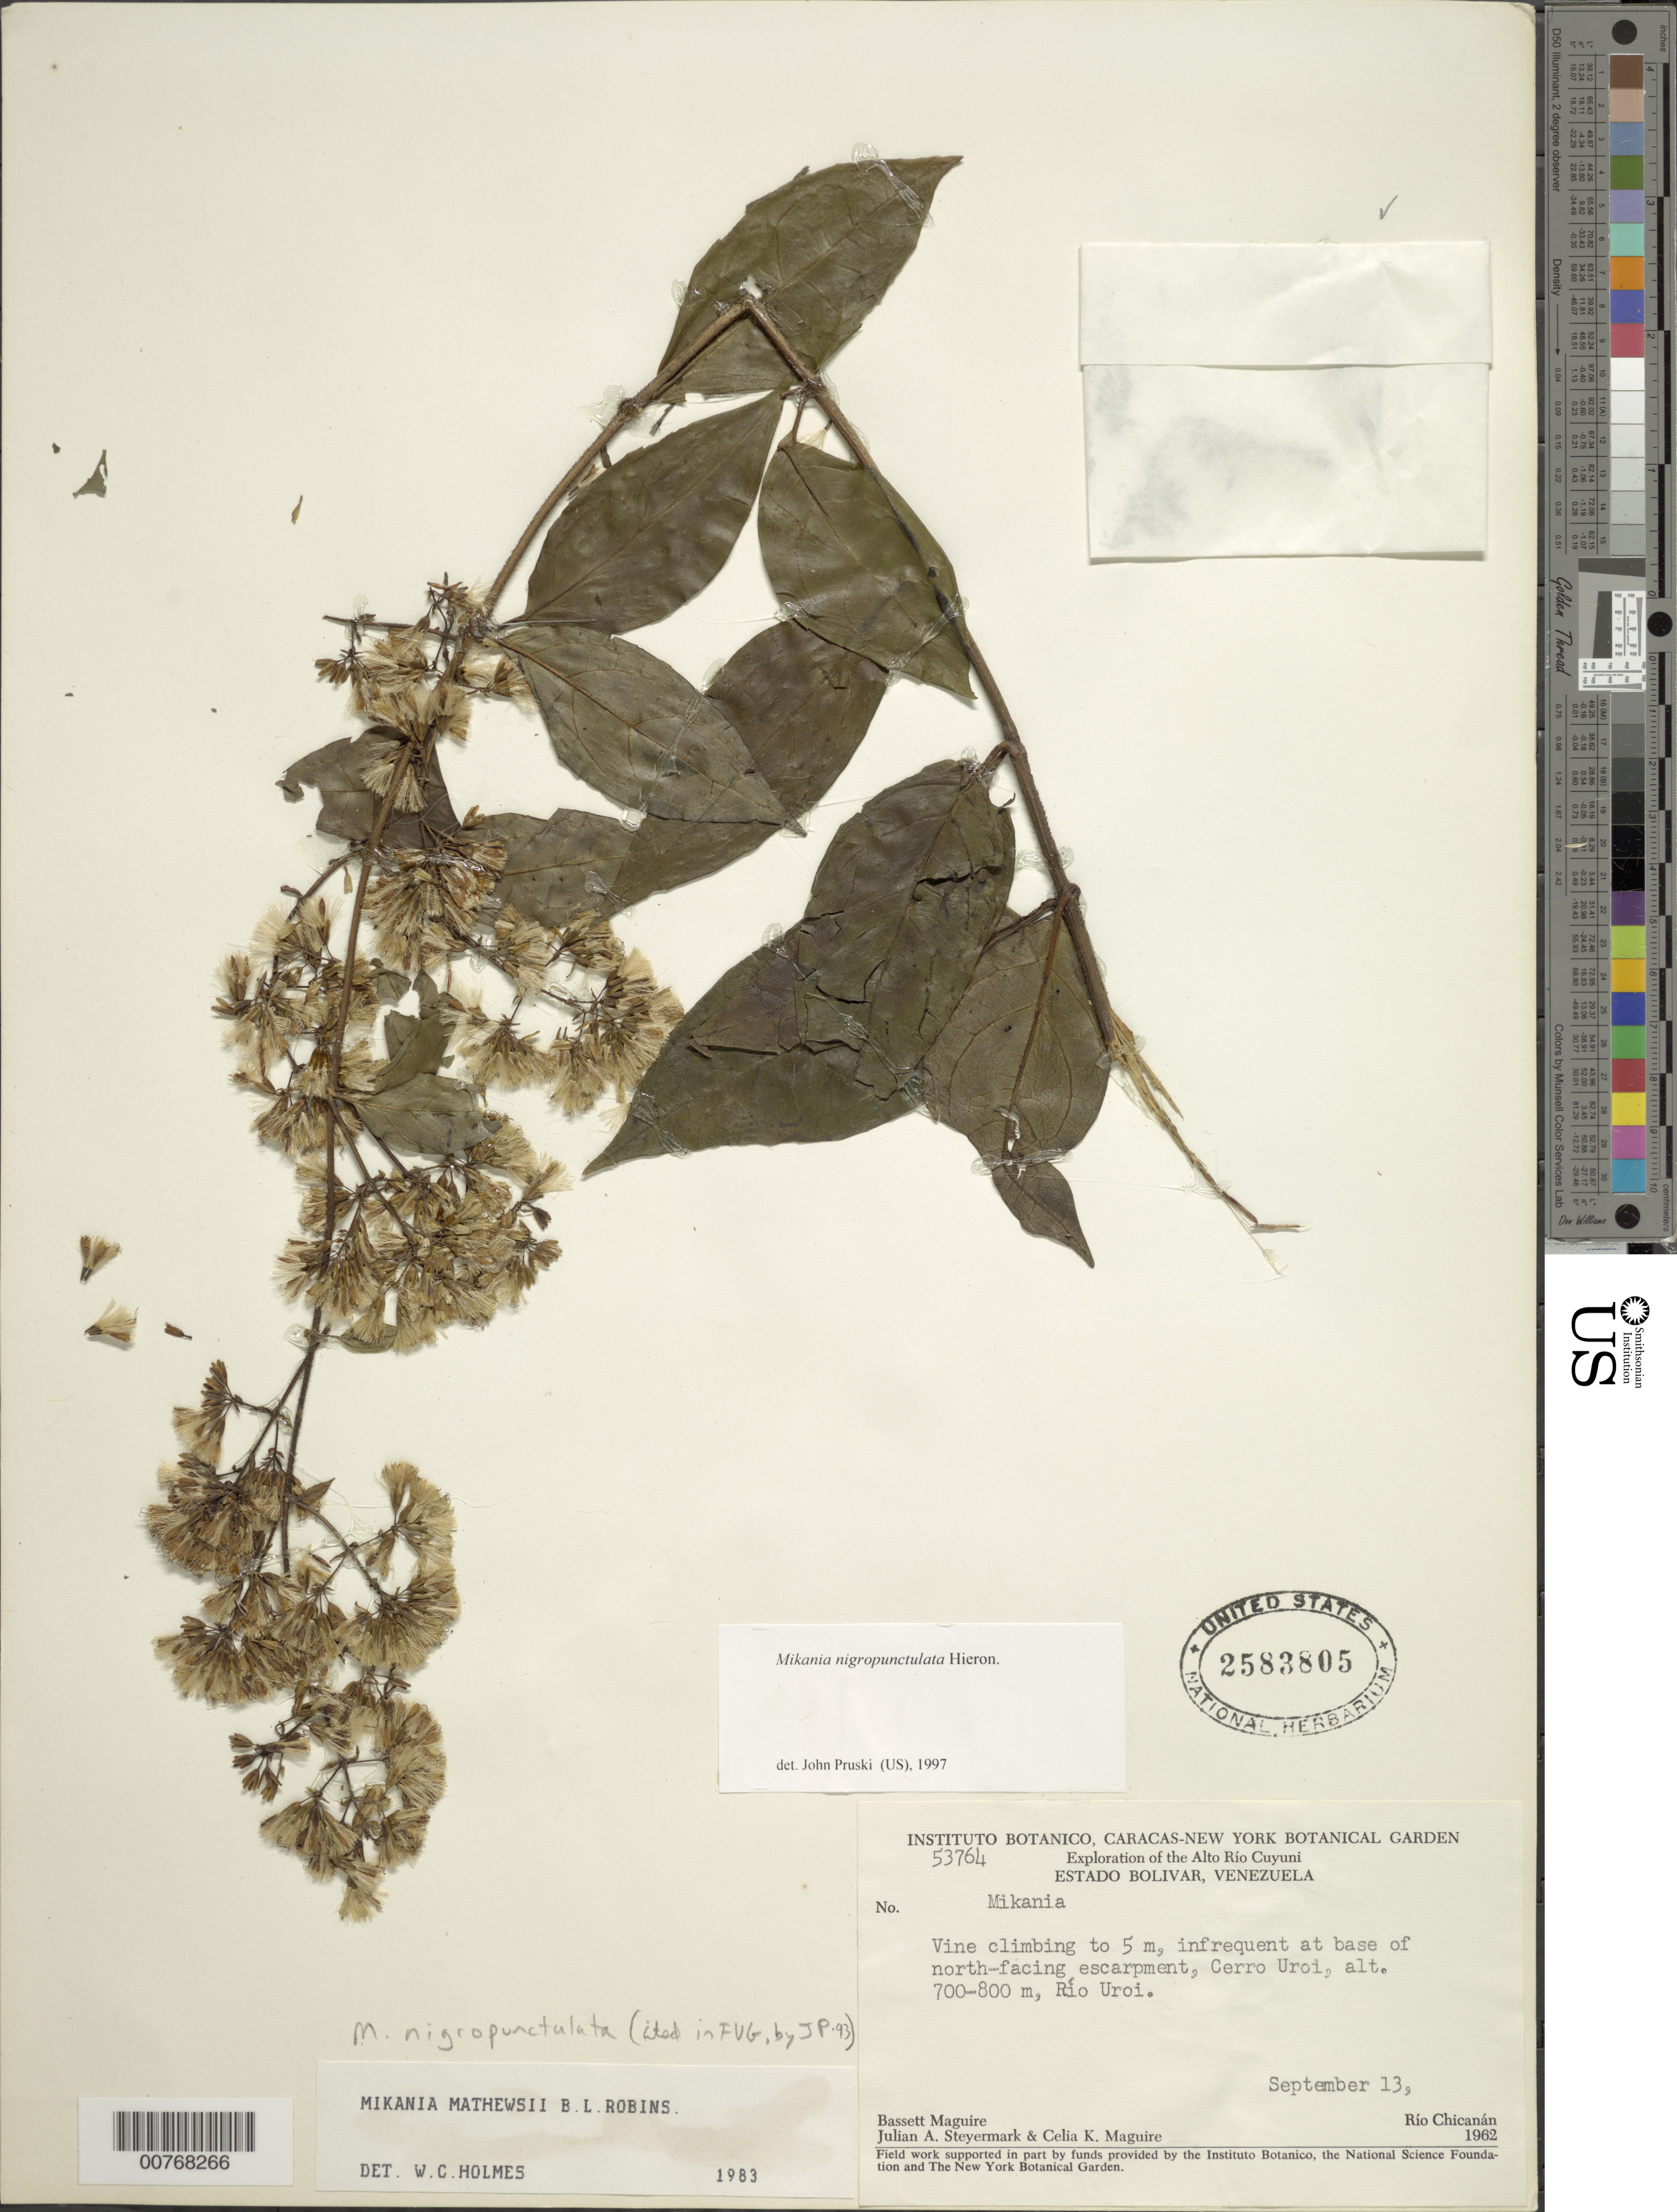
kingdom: Plantae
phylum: Tracheophyta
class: Magnoliopsida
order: Asterales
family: Asteraceae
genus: Mikania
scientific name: Mikania nigropunctulata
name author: Hieron.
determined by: Holmes, W. C.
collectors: B. Maguire, J. Steyermark & C. K. Maguire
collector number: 53764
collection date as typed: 13-Sep-62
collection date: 1962-09-13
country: Venezuela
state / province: Bolívar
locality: Alto Río Cuyuni, Cerro Uroi, Río Uroi, Upper Río Cuyuni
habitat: Base of north-facing escarpment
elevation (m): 700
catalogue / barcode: US 2583805